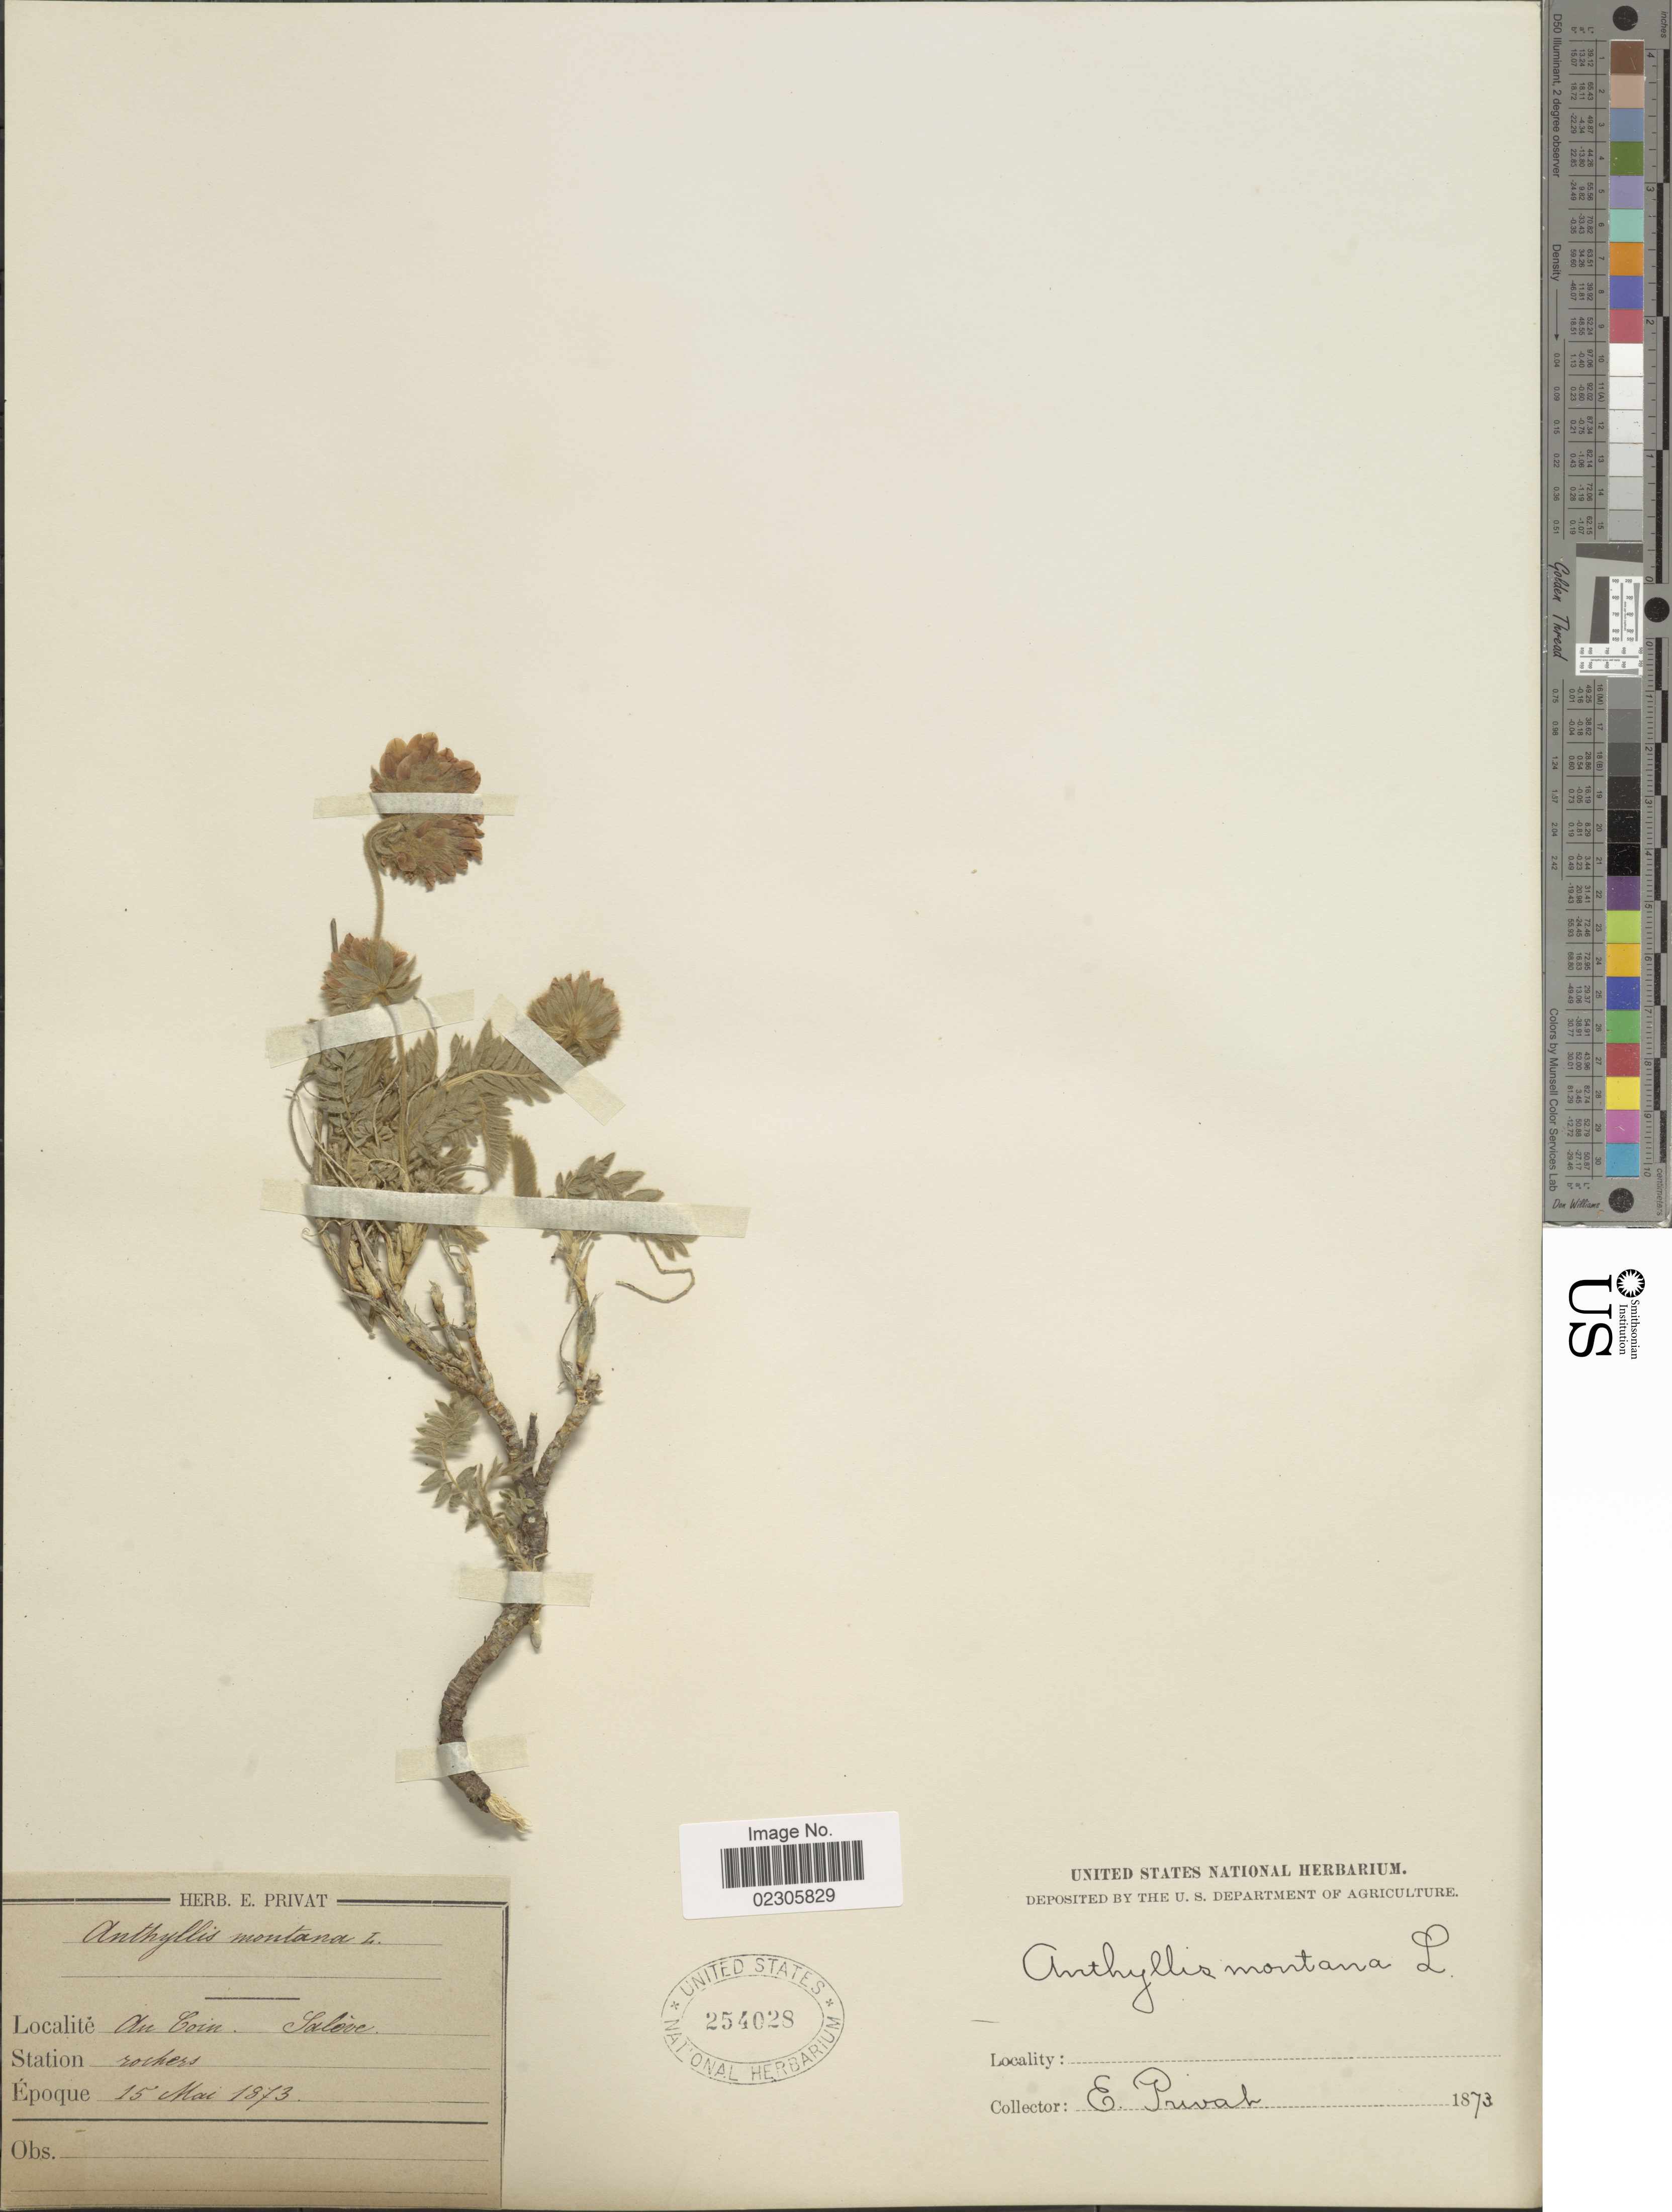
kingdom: Plantae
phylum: Tracheophyta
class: Magnoliopsida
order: Fabales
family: Fabaceae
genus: Anthyllis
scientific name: Anthyllis montana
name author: L.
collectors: E. Privat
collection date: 1873-05-15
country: France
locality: Au Coin, Salove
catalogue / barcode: US 254028